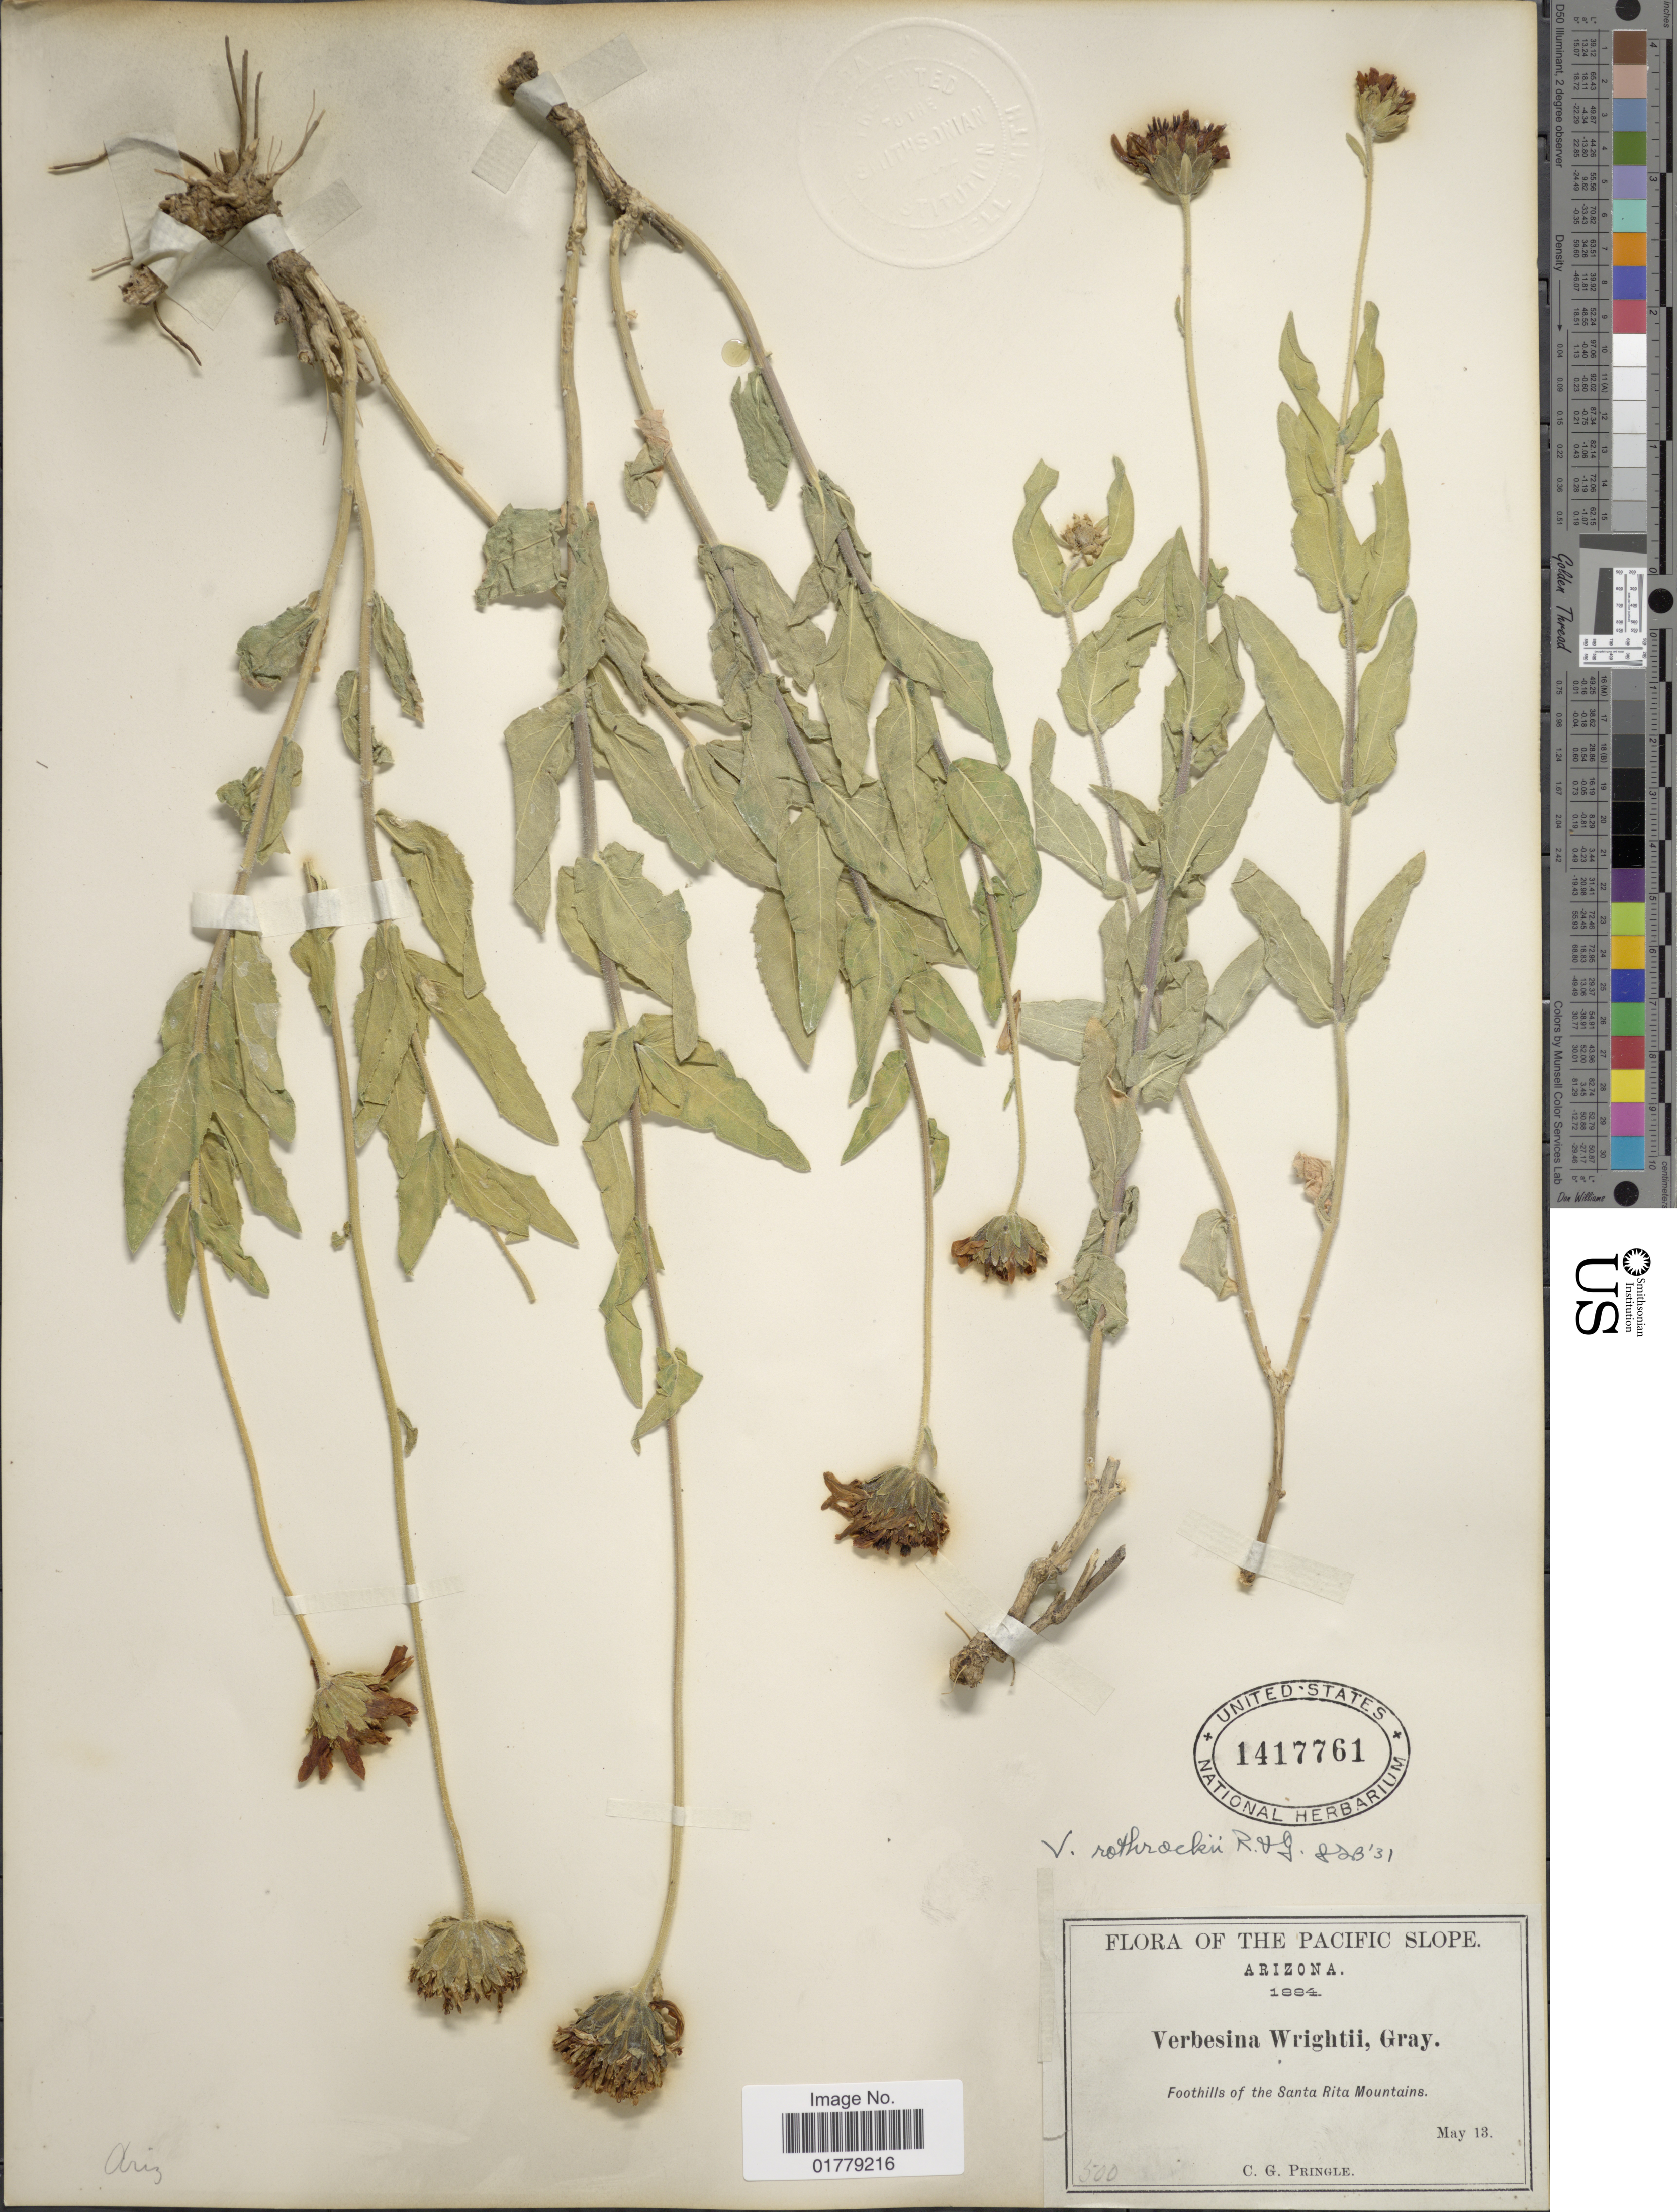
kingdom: Plantae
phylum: Tracheophyta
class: Magnoliopsida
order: Asterales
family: Asteraceae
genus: Verbesina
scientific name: Verbesina rothrockii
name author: B.L. Rob. & Greenm.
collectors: C. G. Pringle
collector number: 500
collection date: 1884-05-13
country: United States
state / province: Arizona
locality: Pacific Slope. Arizona. Foothills of the Santa Rita Mountains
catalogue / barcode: US 1417761